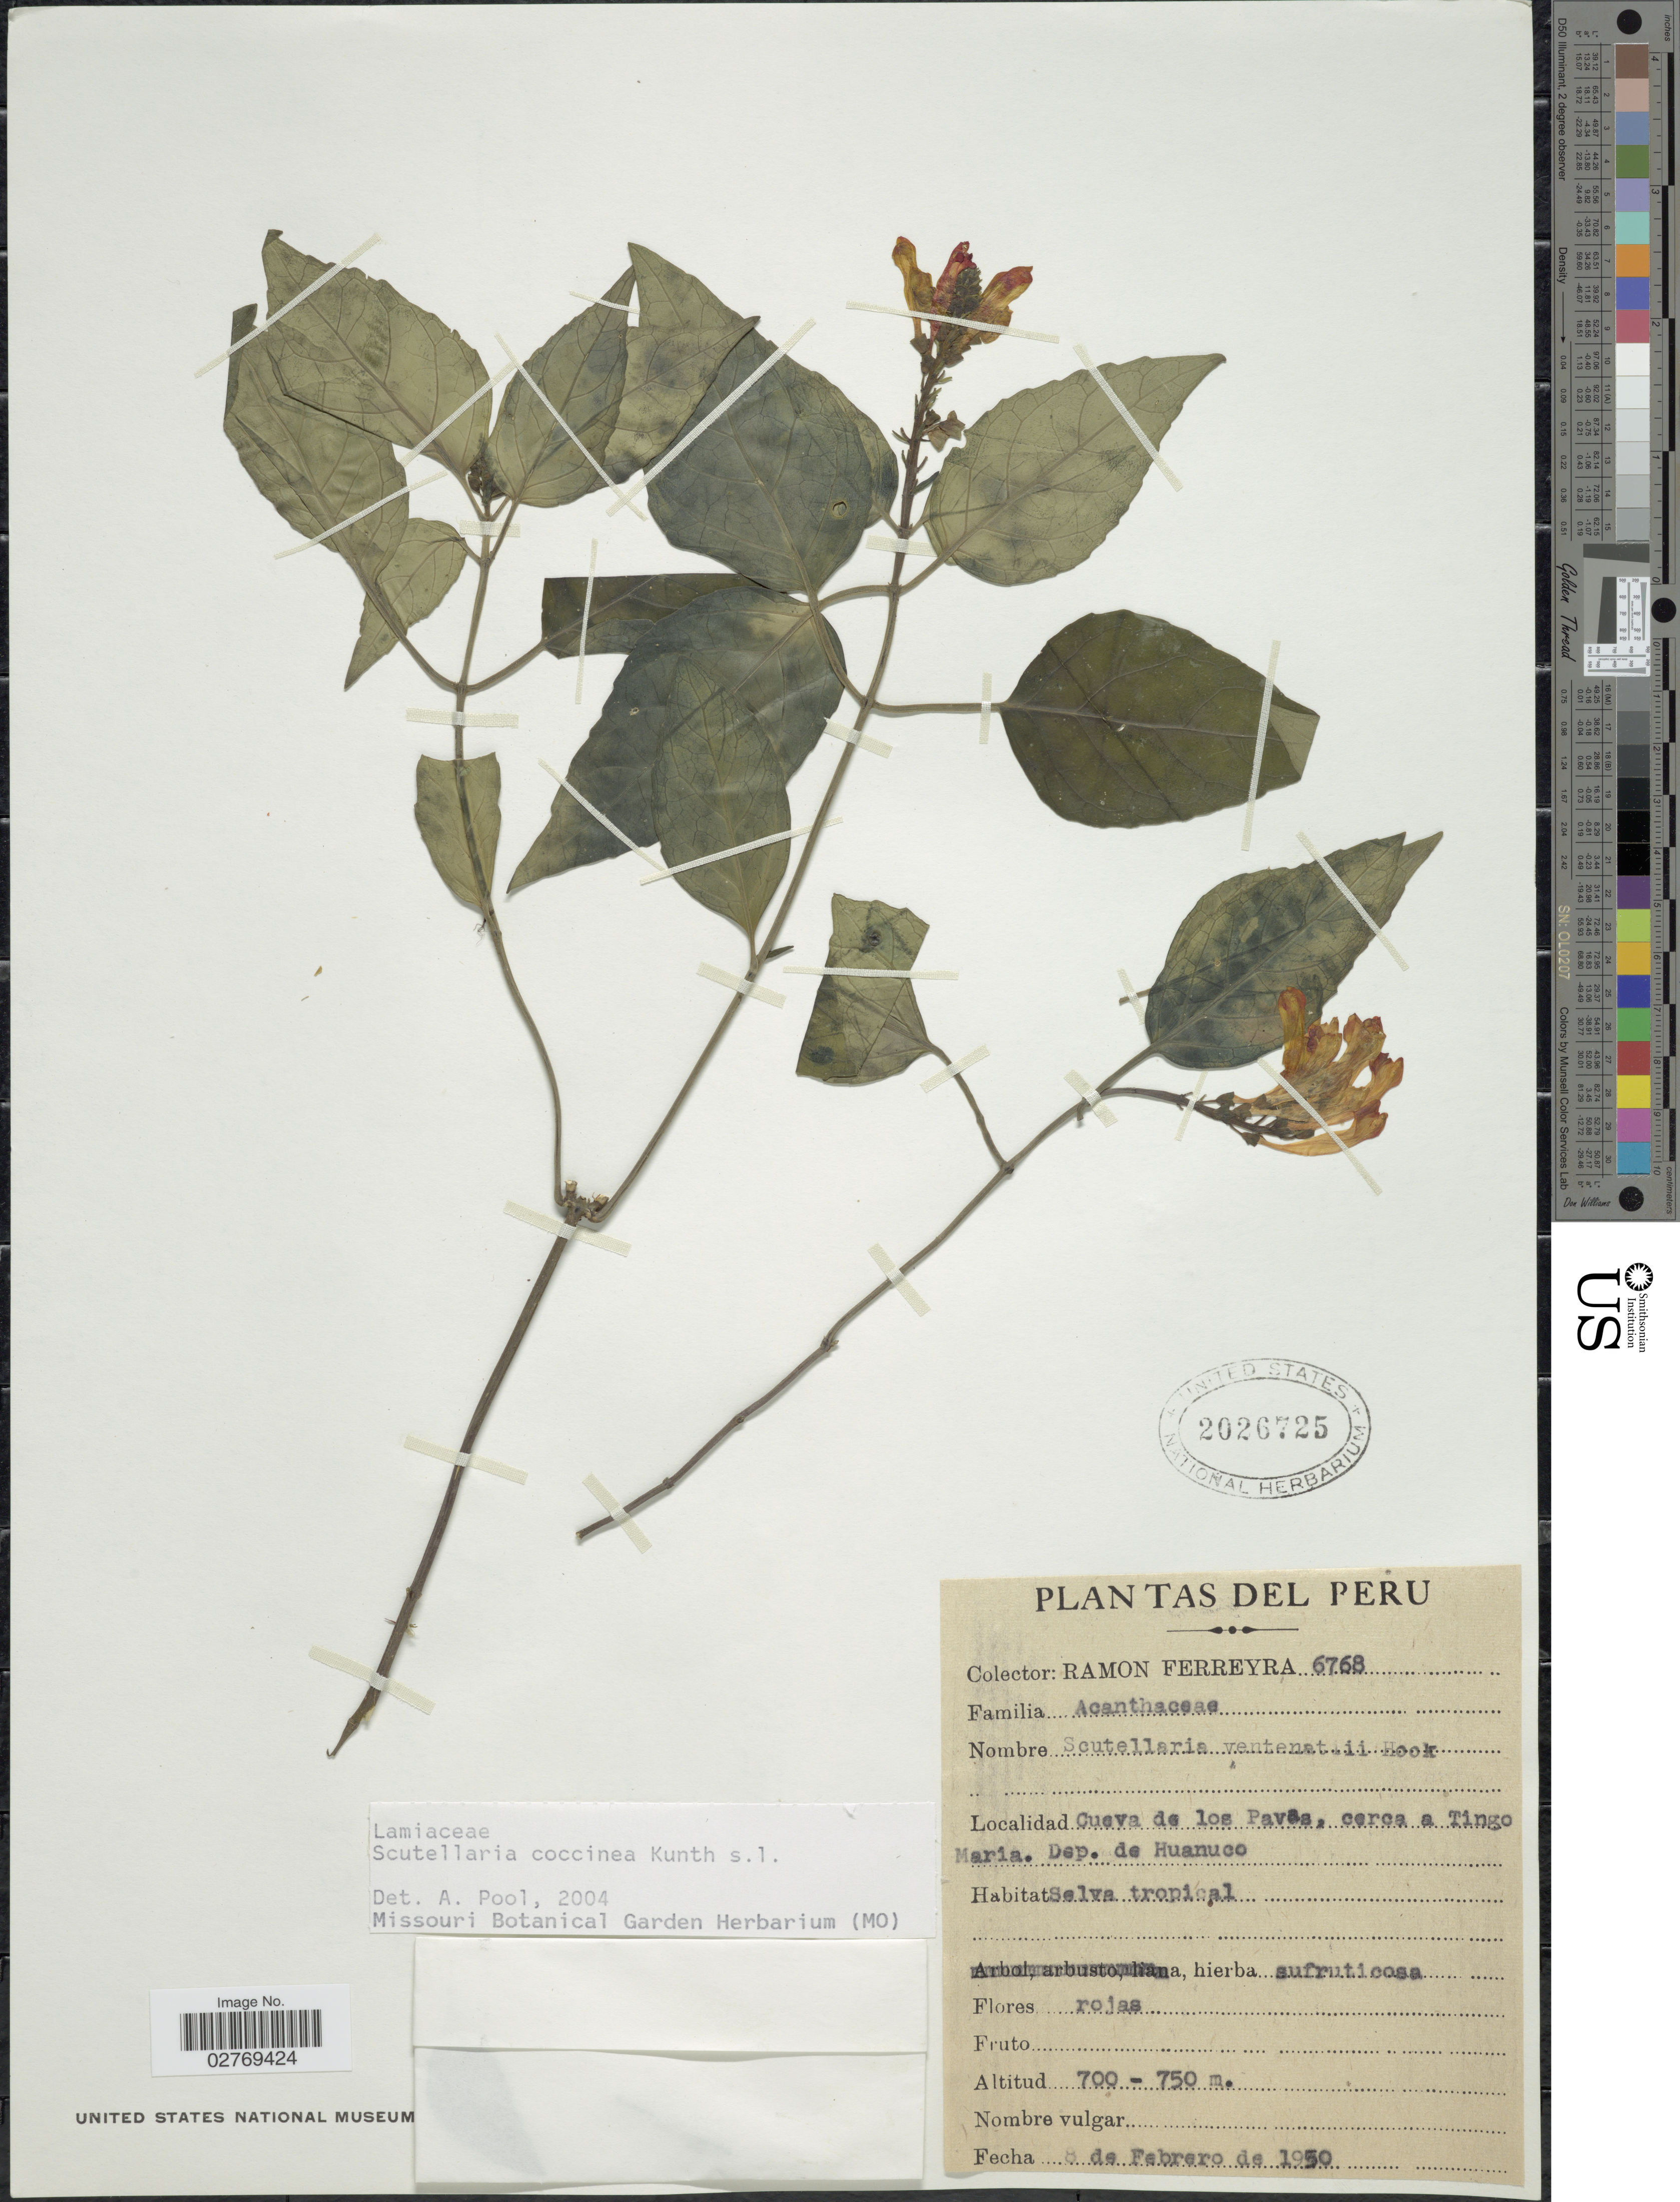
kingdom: Plantae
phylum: Tracheophyta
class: Magnoliopsida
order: Lamiales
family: Lamiaceae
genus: Scutellaria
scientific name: Scutellaria coccinea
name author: Kunth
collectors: R. A. Ferreyra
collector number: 6768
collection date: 1950-02-08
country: Peru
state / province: Huánuco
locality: Cueva de los Pavas, cerca a Tingo Maria. Dep. de Huanuco.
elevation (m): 700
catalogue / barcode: US 2026725